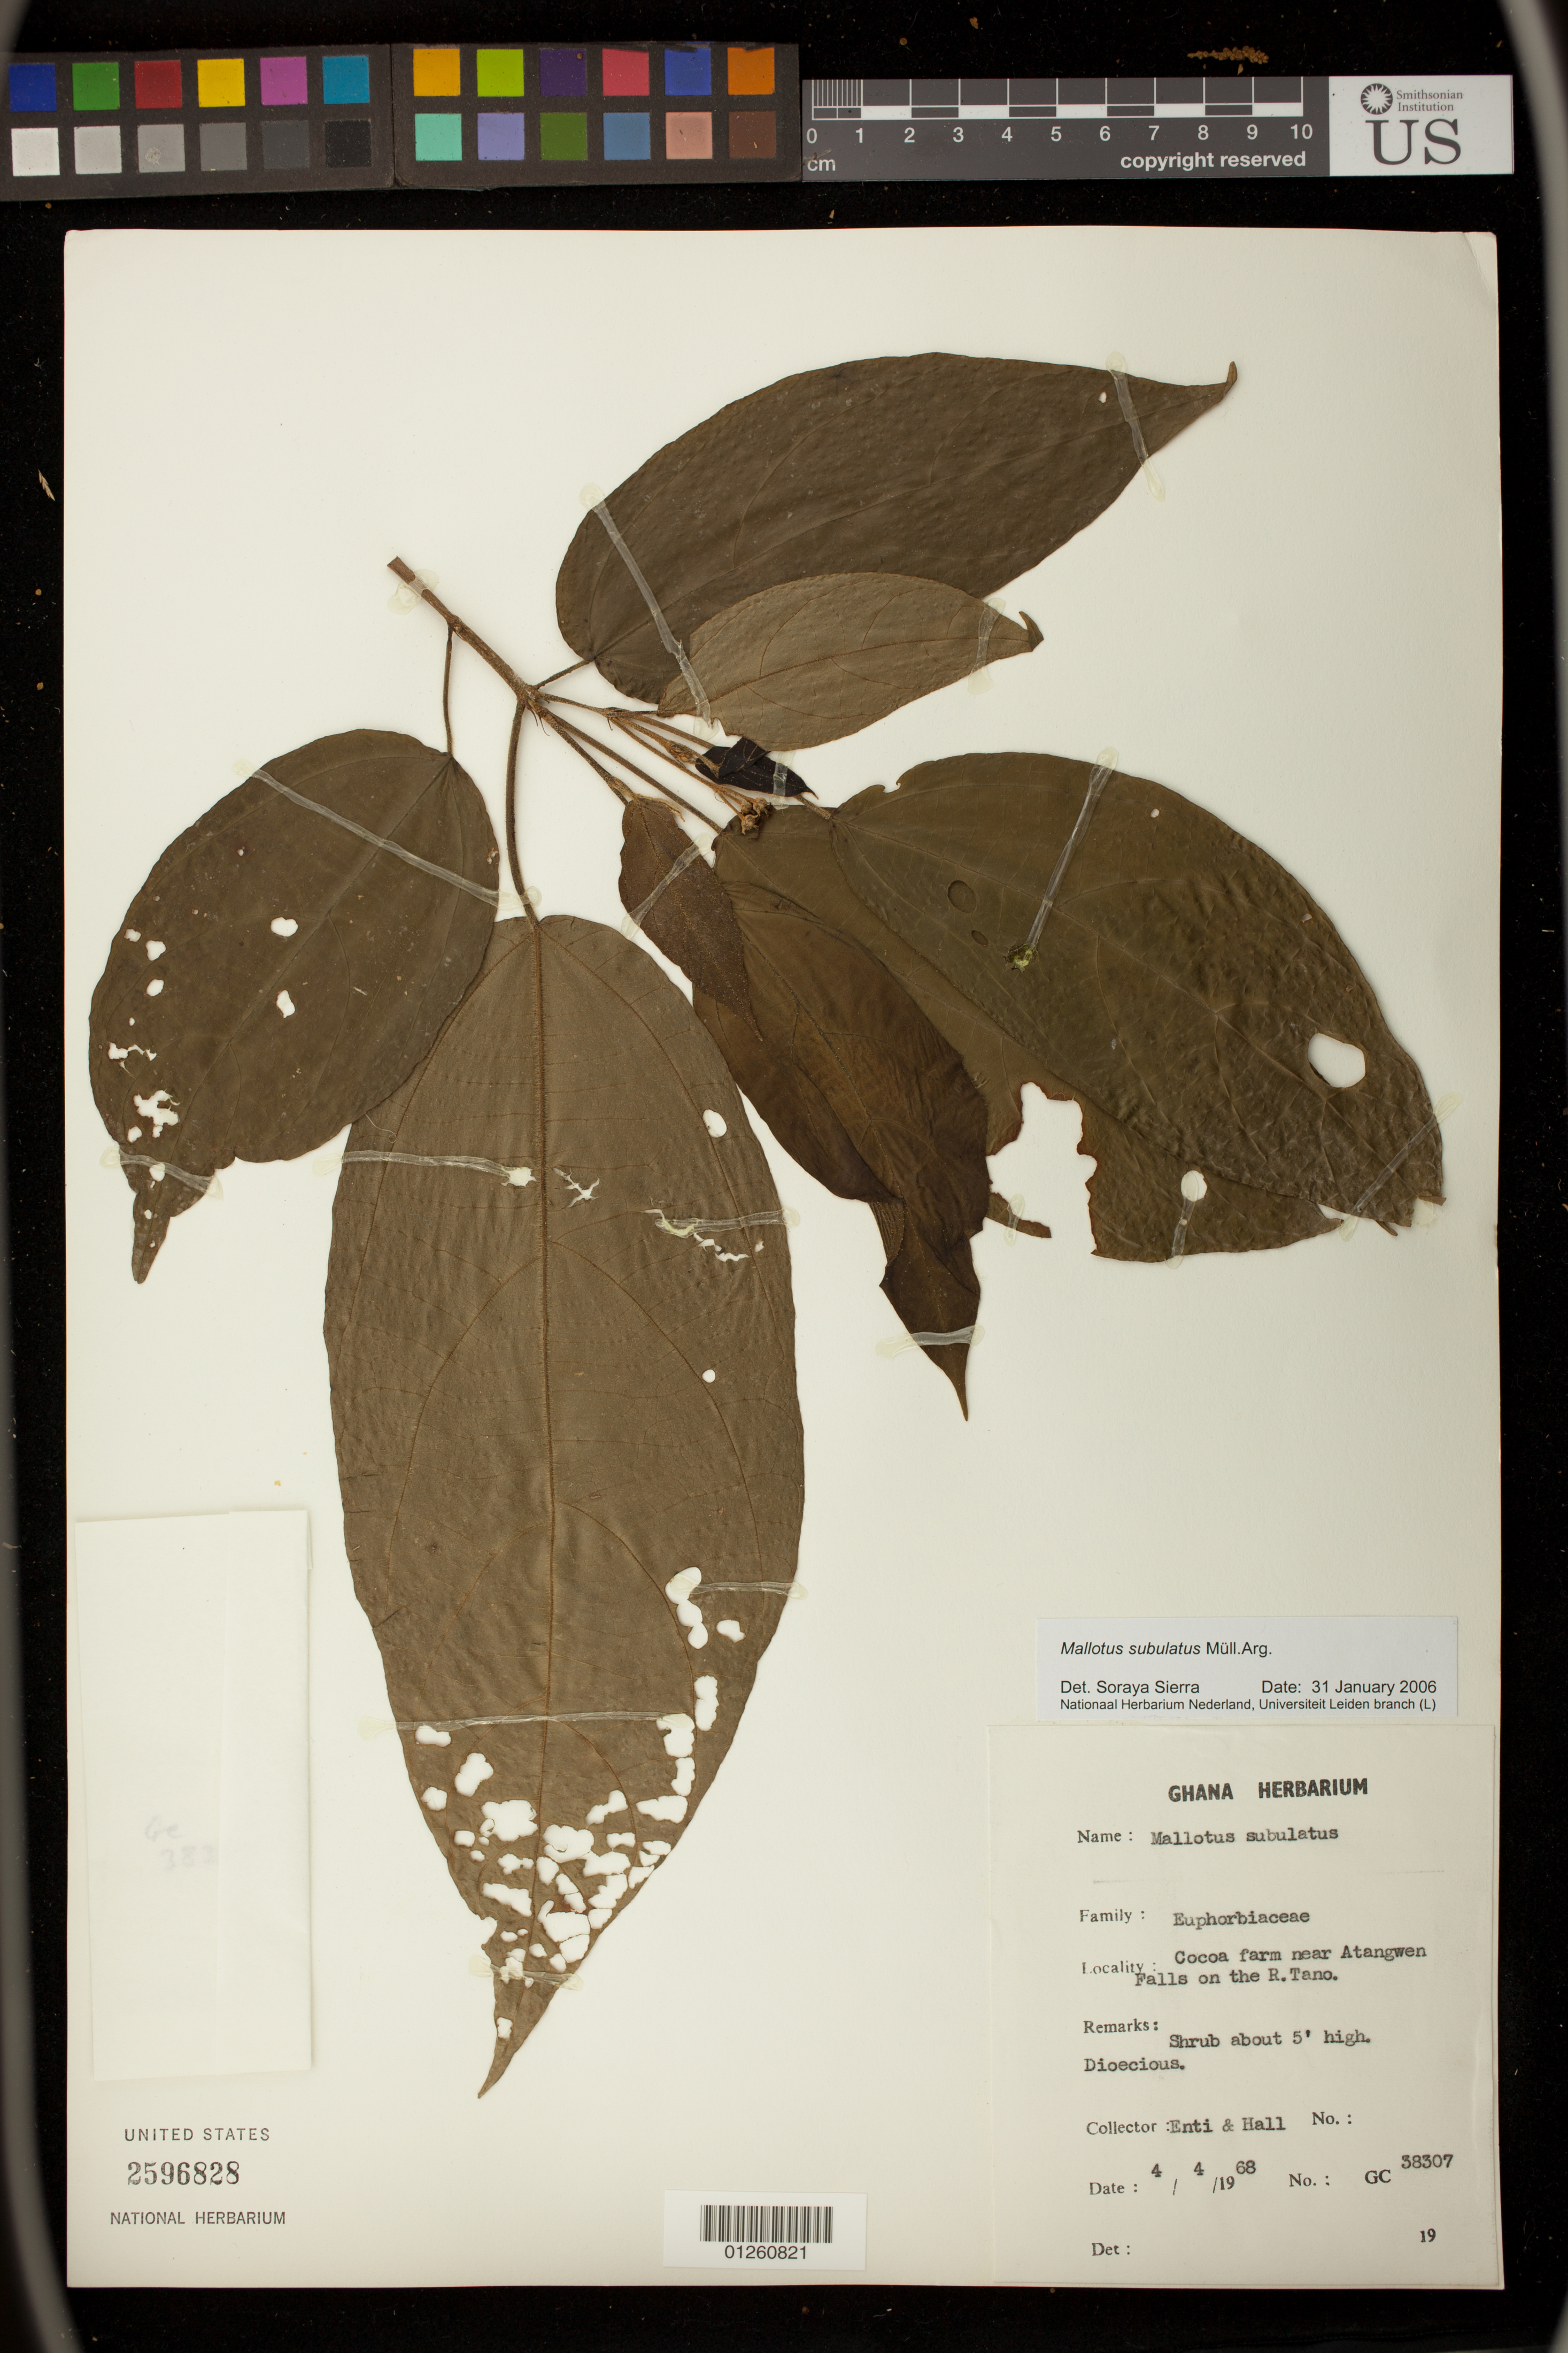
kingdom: Plantae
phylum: Tracheophyta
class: Magnoliopsida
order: Malpighiales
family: Euphorbiaceae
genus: Mallotus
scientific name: Mallotus subulatus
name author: Müll. Arg.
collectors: A. Enti & J. Hall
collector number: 38307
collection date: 1968-04-04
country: Ghana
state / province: Western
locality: Cocoa farm near Atangwen Falls on the R. Tano.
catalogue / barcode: US 2596828